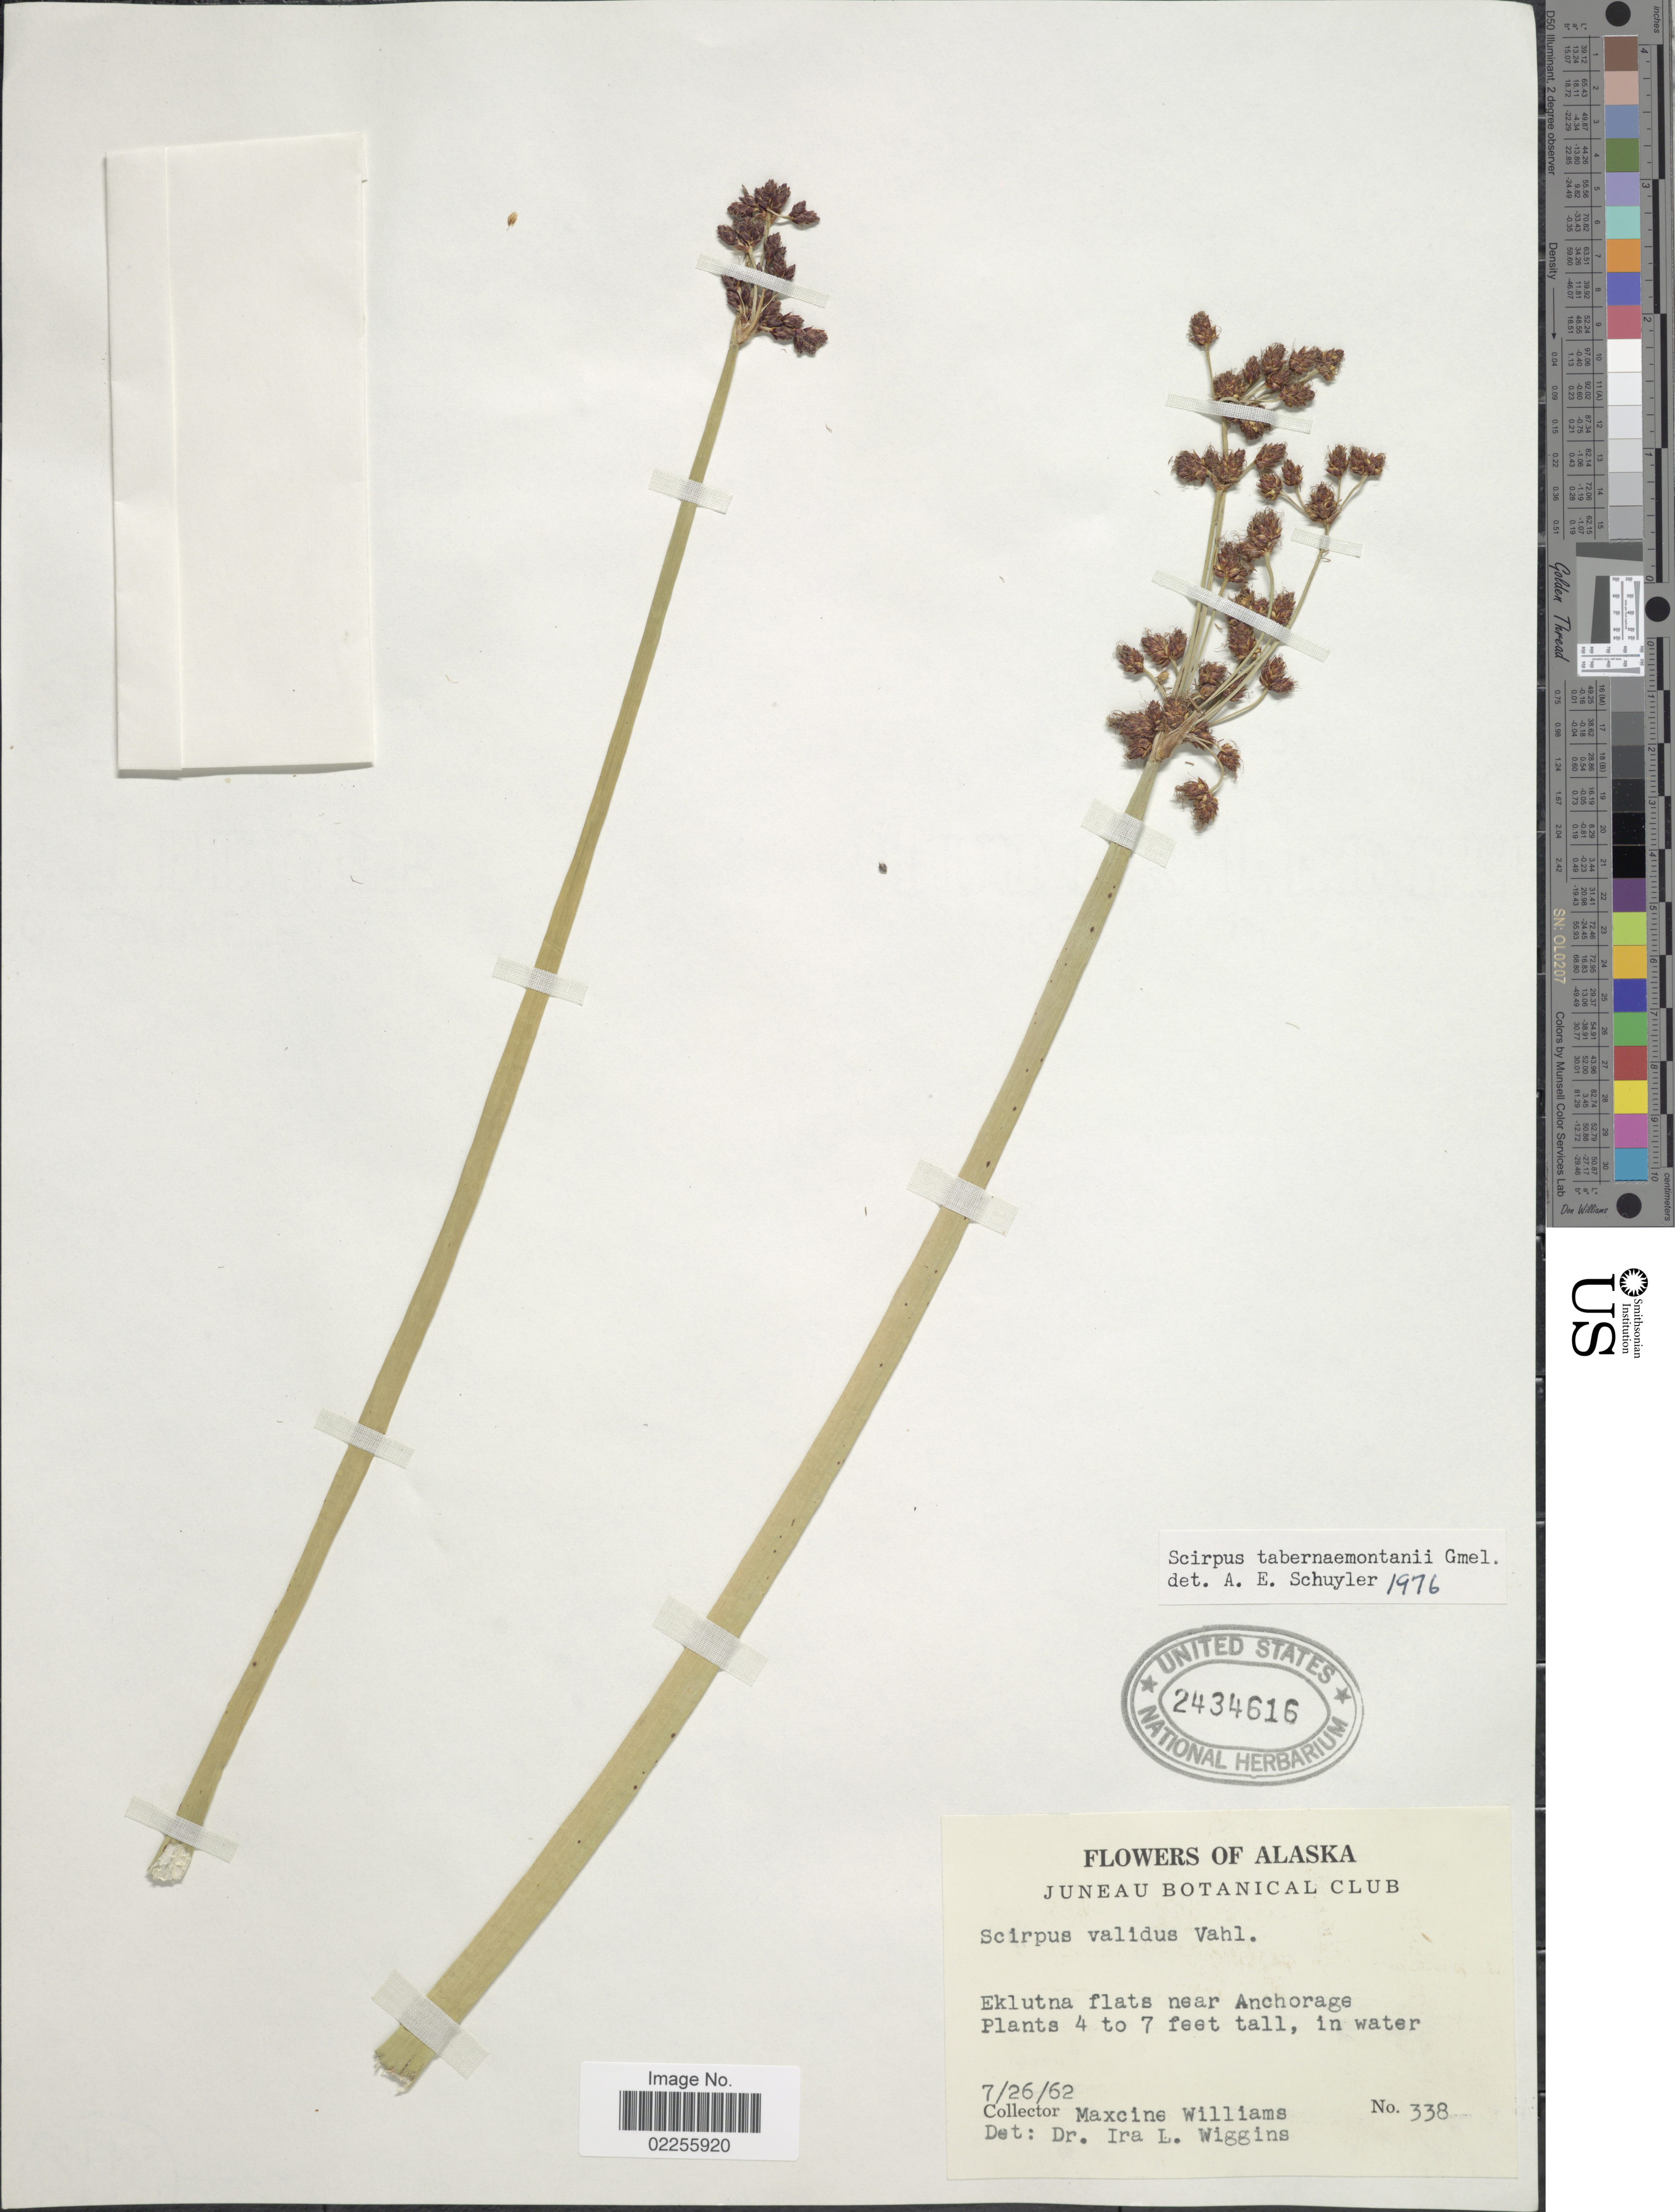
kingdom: Plantae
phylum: Tracheophyta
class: Liliopsida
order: Poales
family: Cyperaceae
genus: Schoenoplectus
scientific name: Schoenoplectus tabernaemontani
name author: (C.C. Gmel.) Palla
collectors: M. Williams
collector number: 338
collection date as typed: Transcribed d/m/y: 26/7/62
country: United States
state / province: Alaska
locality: Eklutna flats near Anchorage, in water.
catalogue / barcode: US 2434616